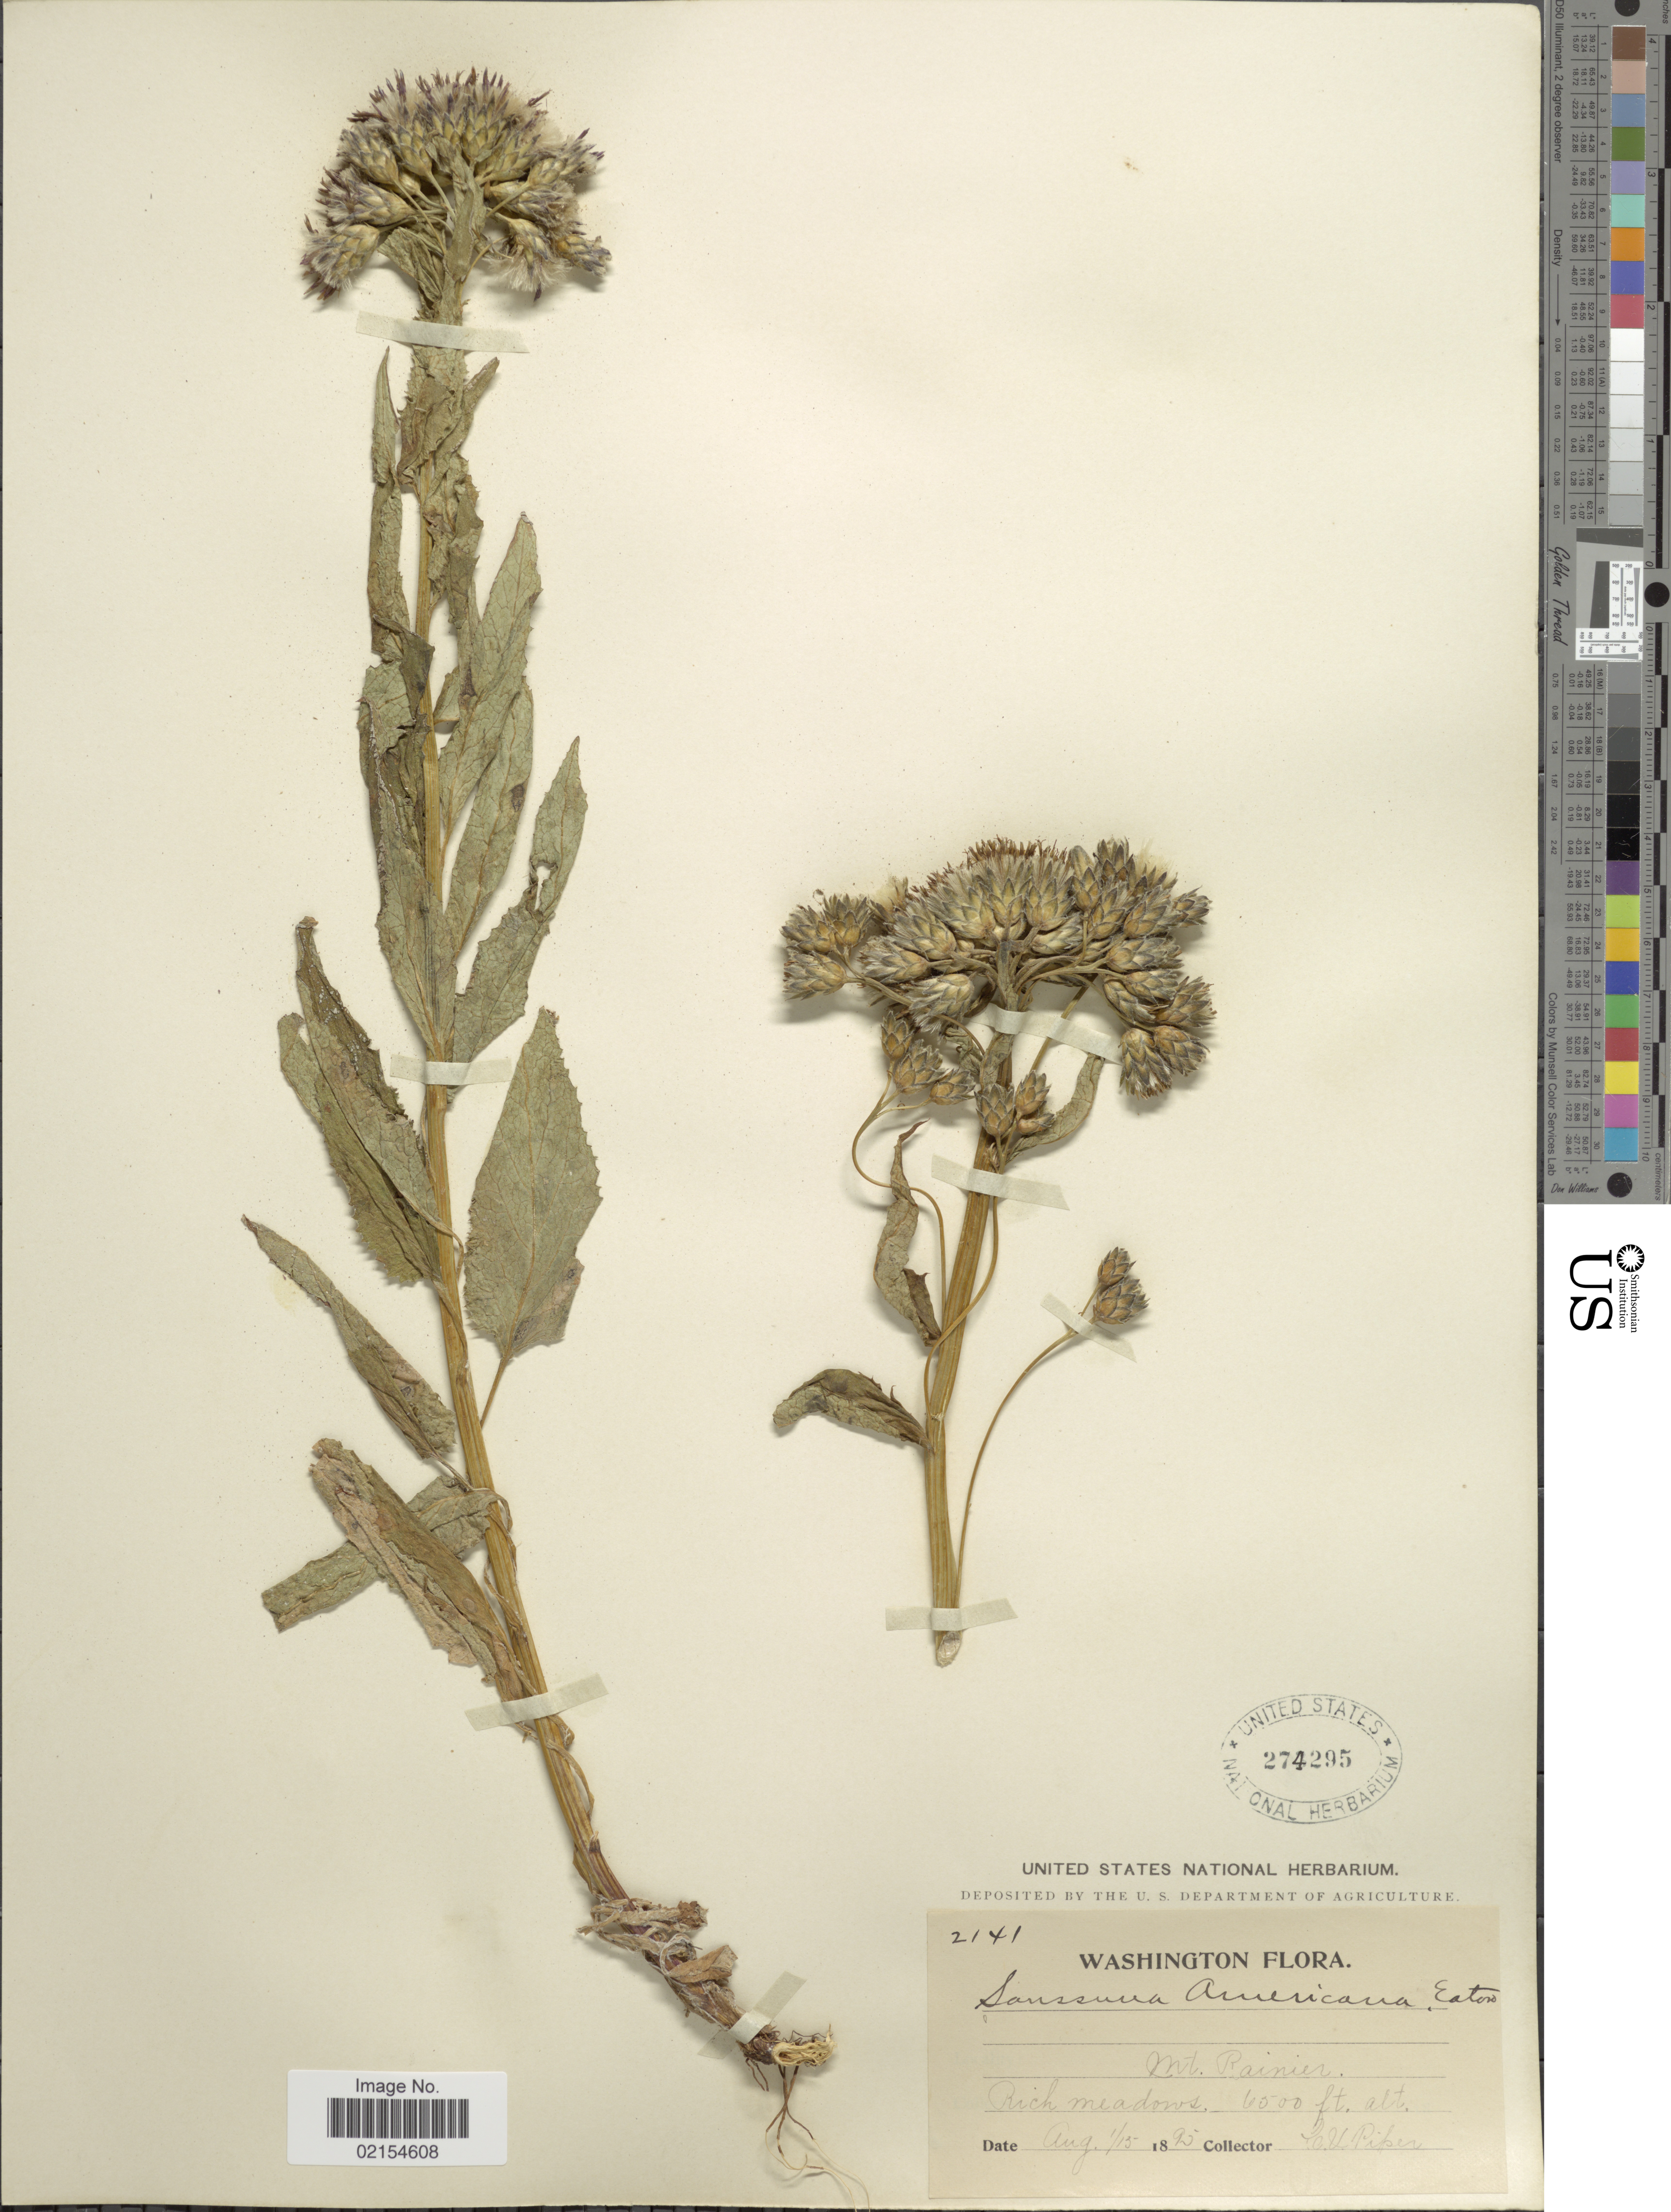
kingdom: Plantae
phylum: Tracheophyta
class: Magnoliopsida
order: Asterales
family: Asteraceae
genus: Saussurea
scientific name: Saussurea americana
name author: D.C. Eaton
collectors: C. V. Piper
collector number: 2141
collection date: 1895-08-01/1895-08-15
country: United States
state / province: Washington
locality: Mt, Rainier, Rich meadows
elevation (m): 1981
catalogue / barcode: US 274295